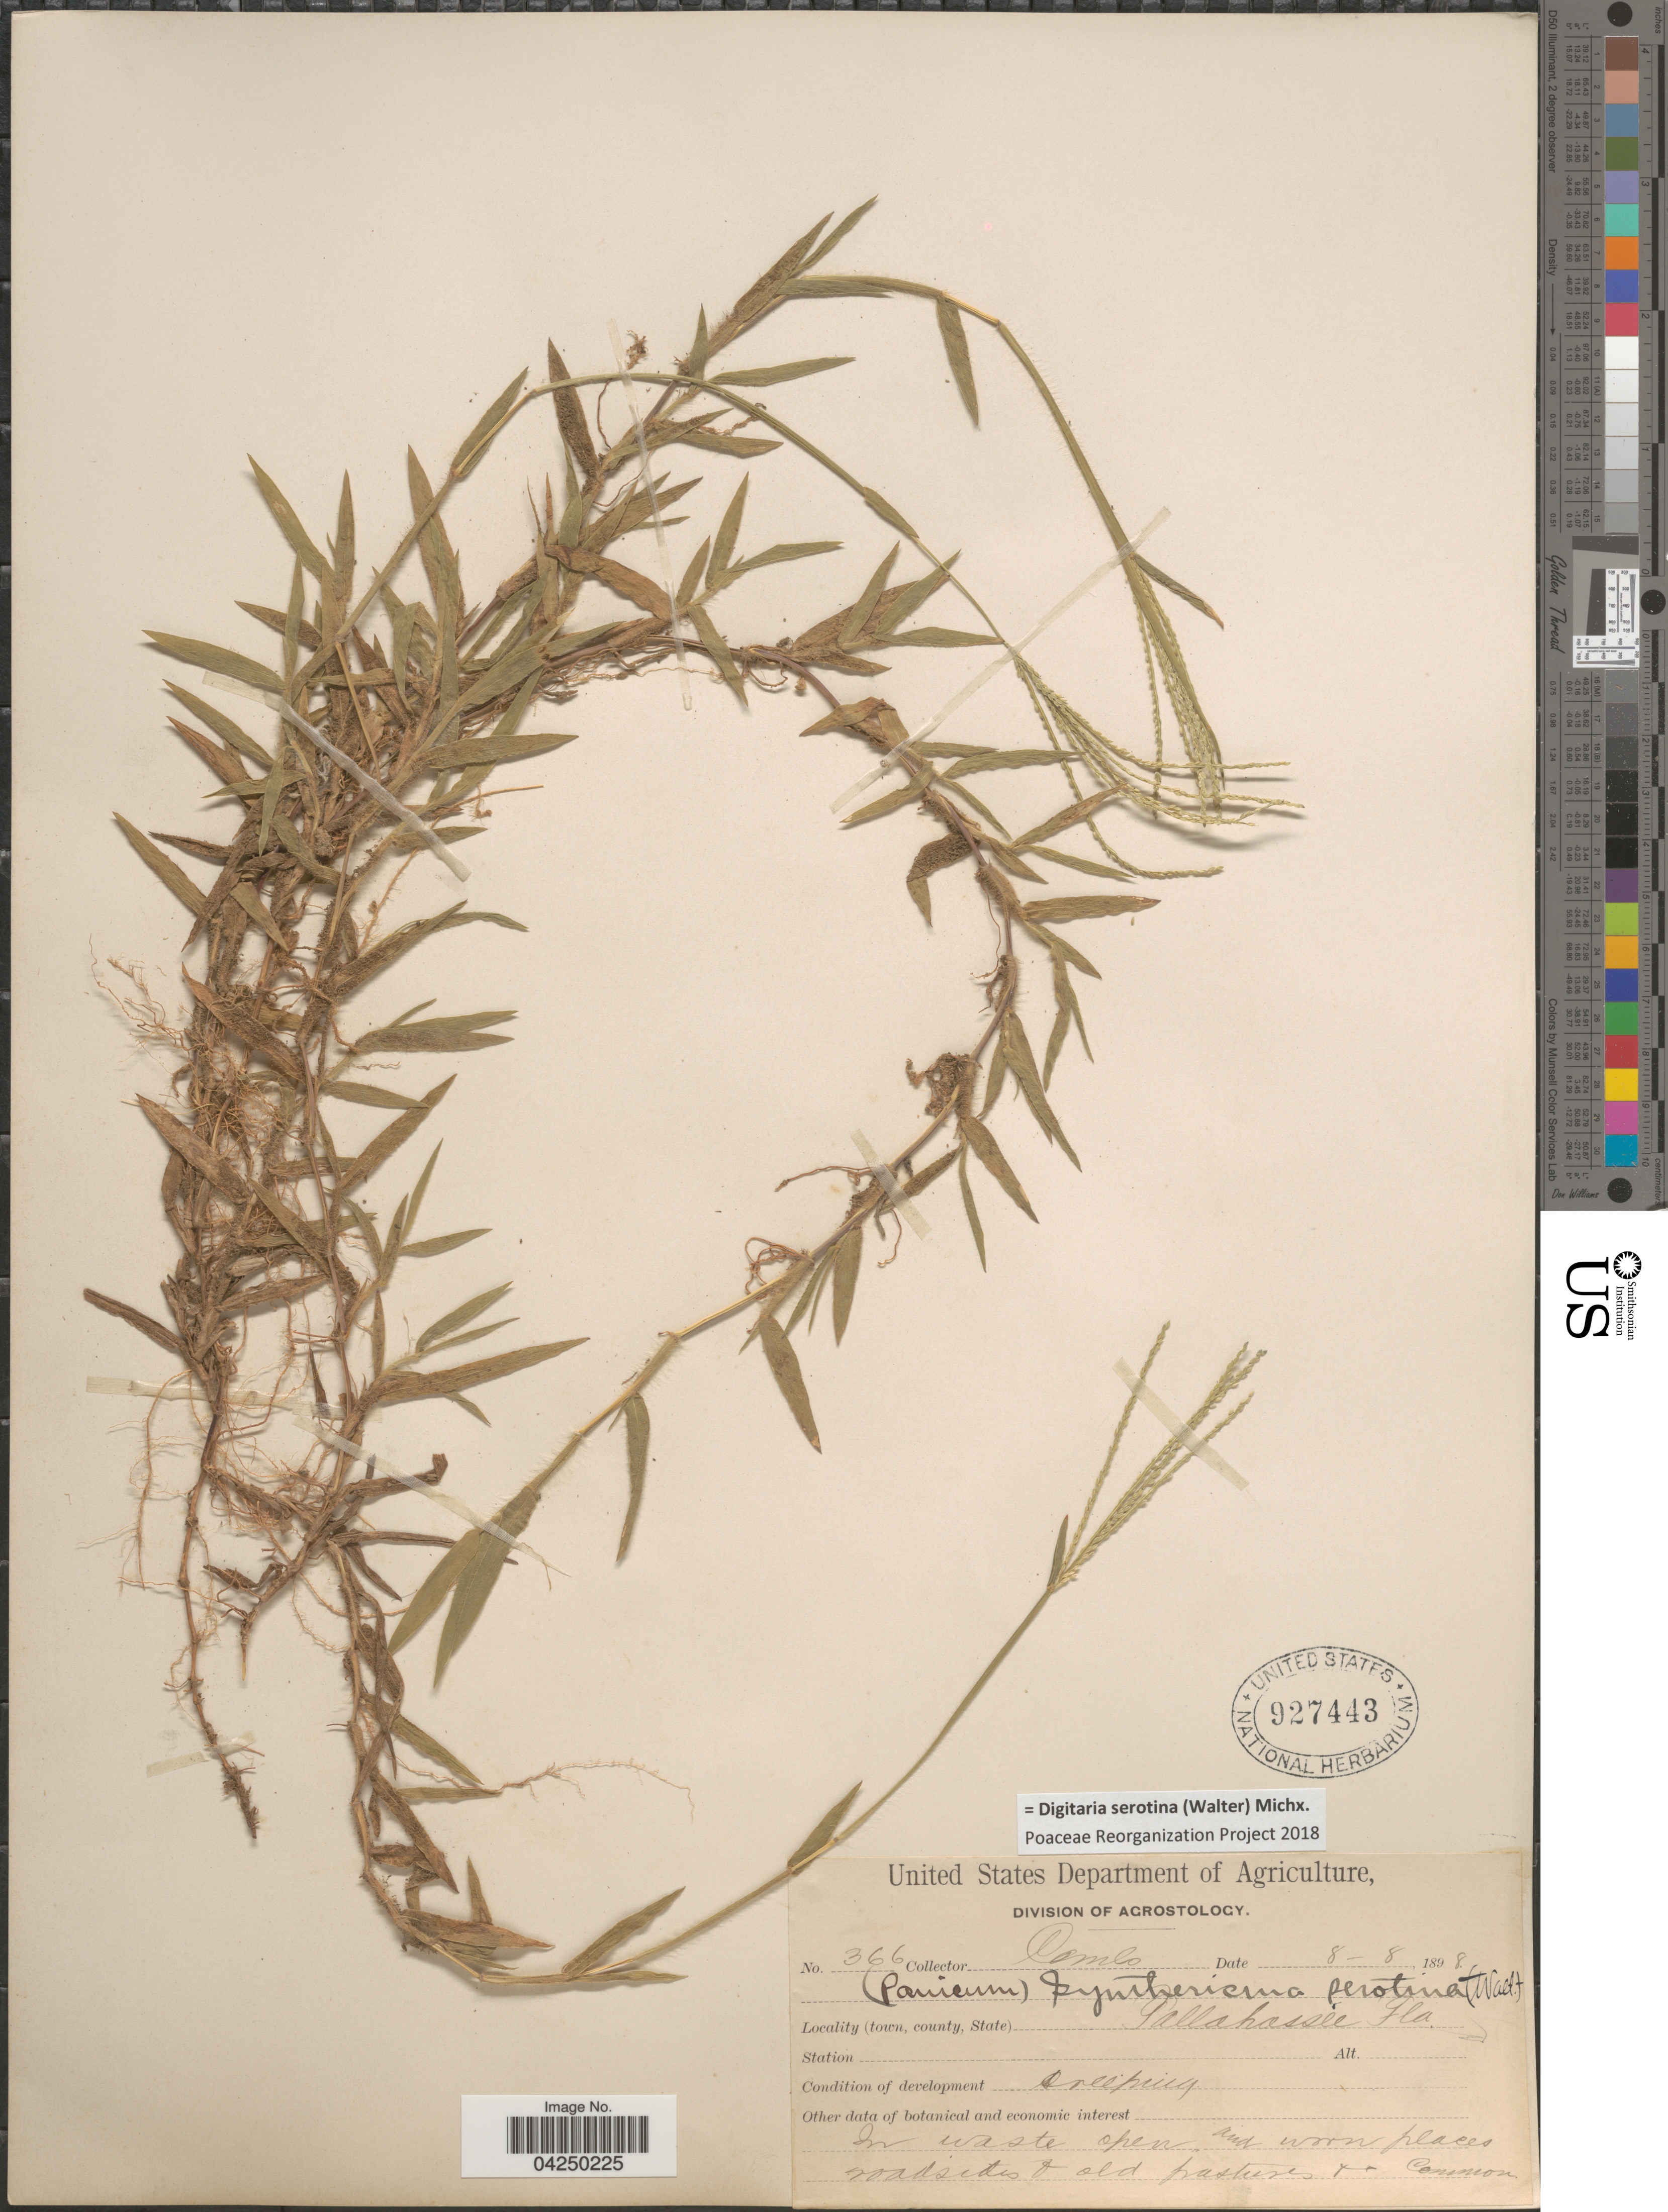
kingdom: Plantae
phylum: Tracheophyta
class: Liliopsida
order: Poales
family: Poaceae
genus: Digitaria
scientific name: Digitaria serotina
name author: (Walter) Michx.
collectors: -. Combs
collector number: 366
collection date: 1898-08-08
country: United States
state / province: Florida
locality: Gallahassee. Creeping. In waste open and worn places roadsides & old pastures.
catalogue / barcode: US 927443